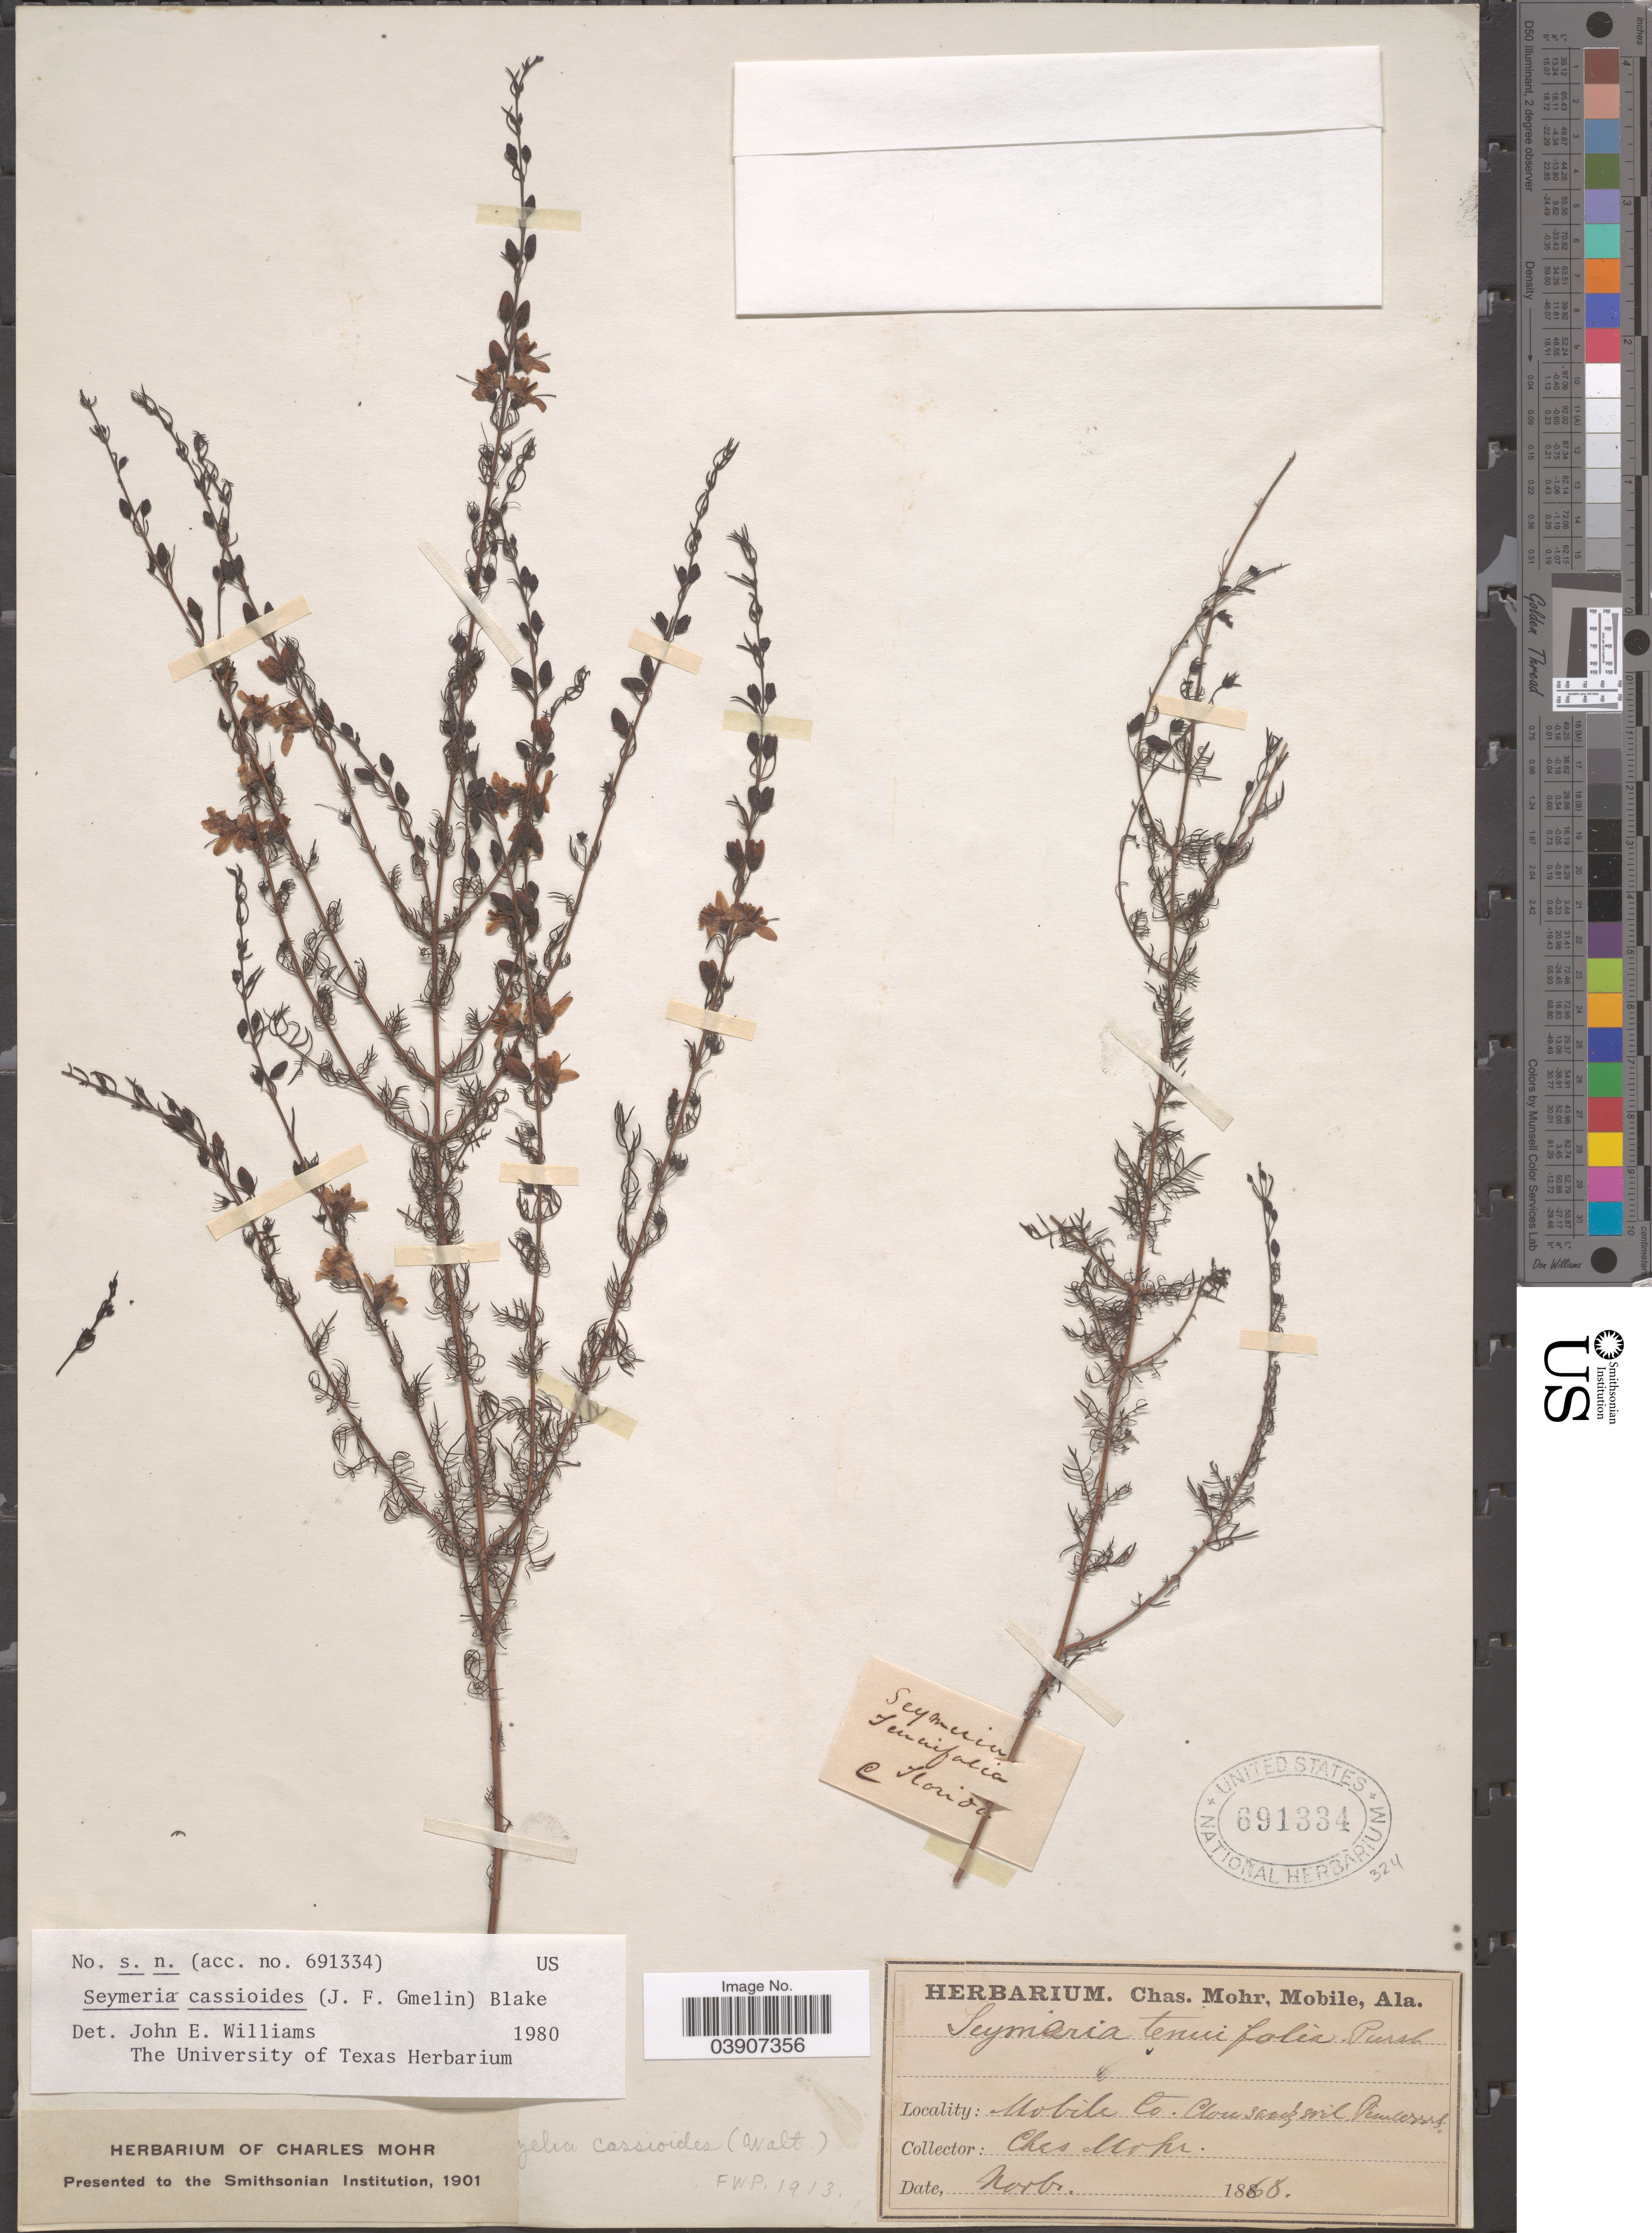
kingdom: Plantae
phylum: Tracheophyta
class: Magnoliopsida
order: Lamiales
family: Orobanchaceae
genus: Seymeria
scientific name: Seymeria cassioides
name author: (J.F. Gmel.) S.F. Blake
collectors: Mohr, C. T. (herbarium)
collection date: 1868-11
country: United States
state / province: Alabama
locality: Mobile Co.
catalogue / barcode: US 691334